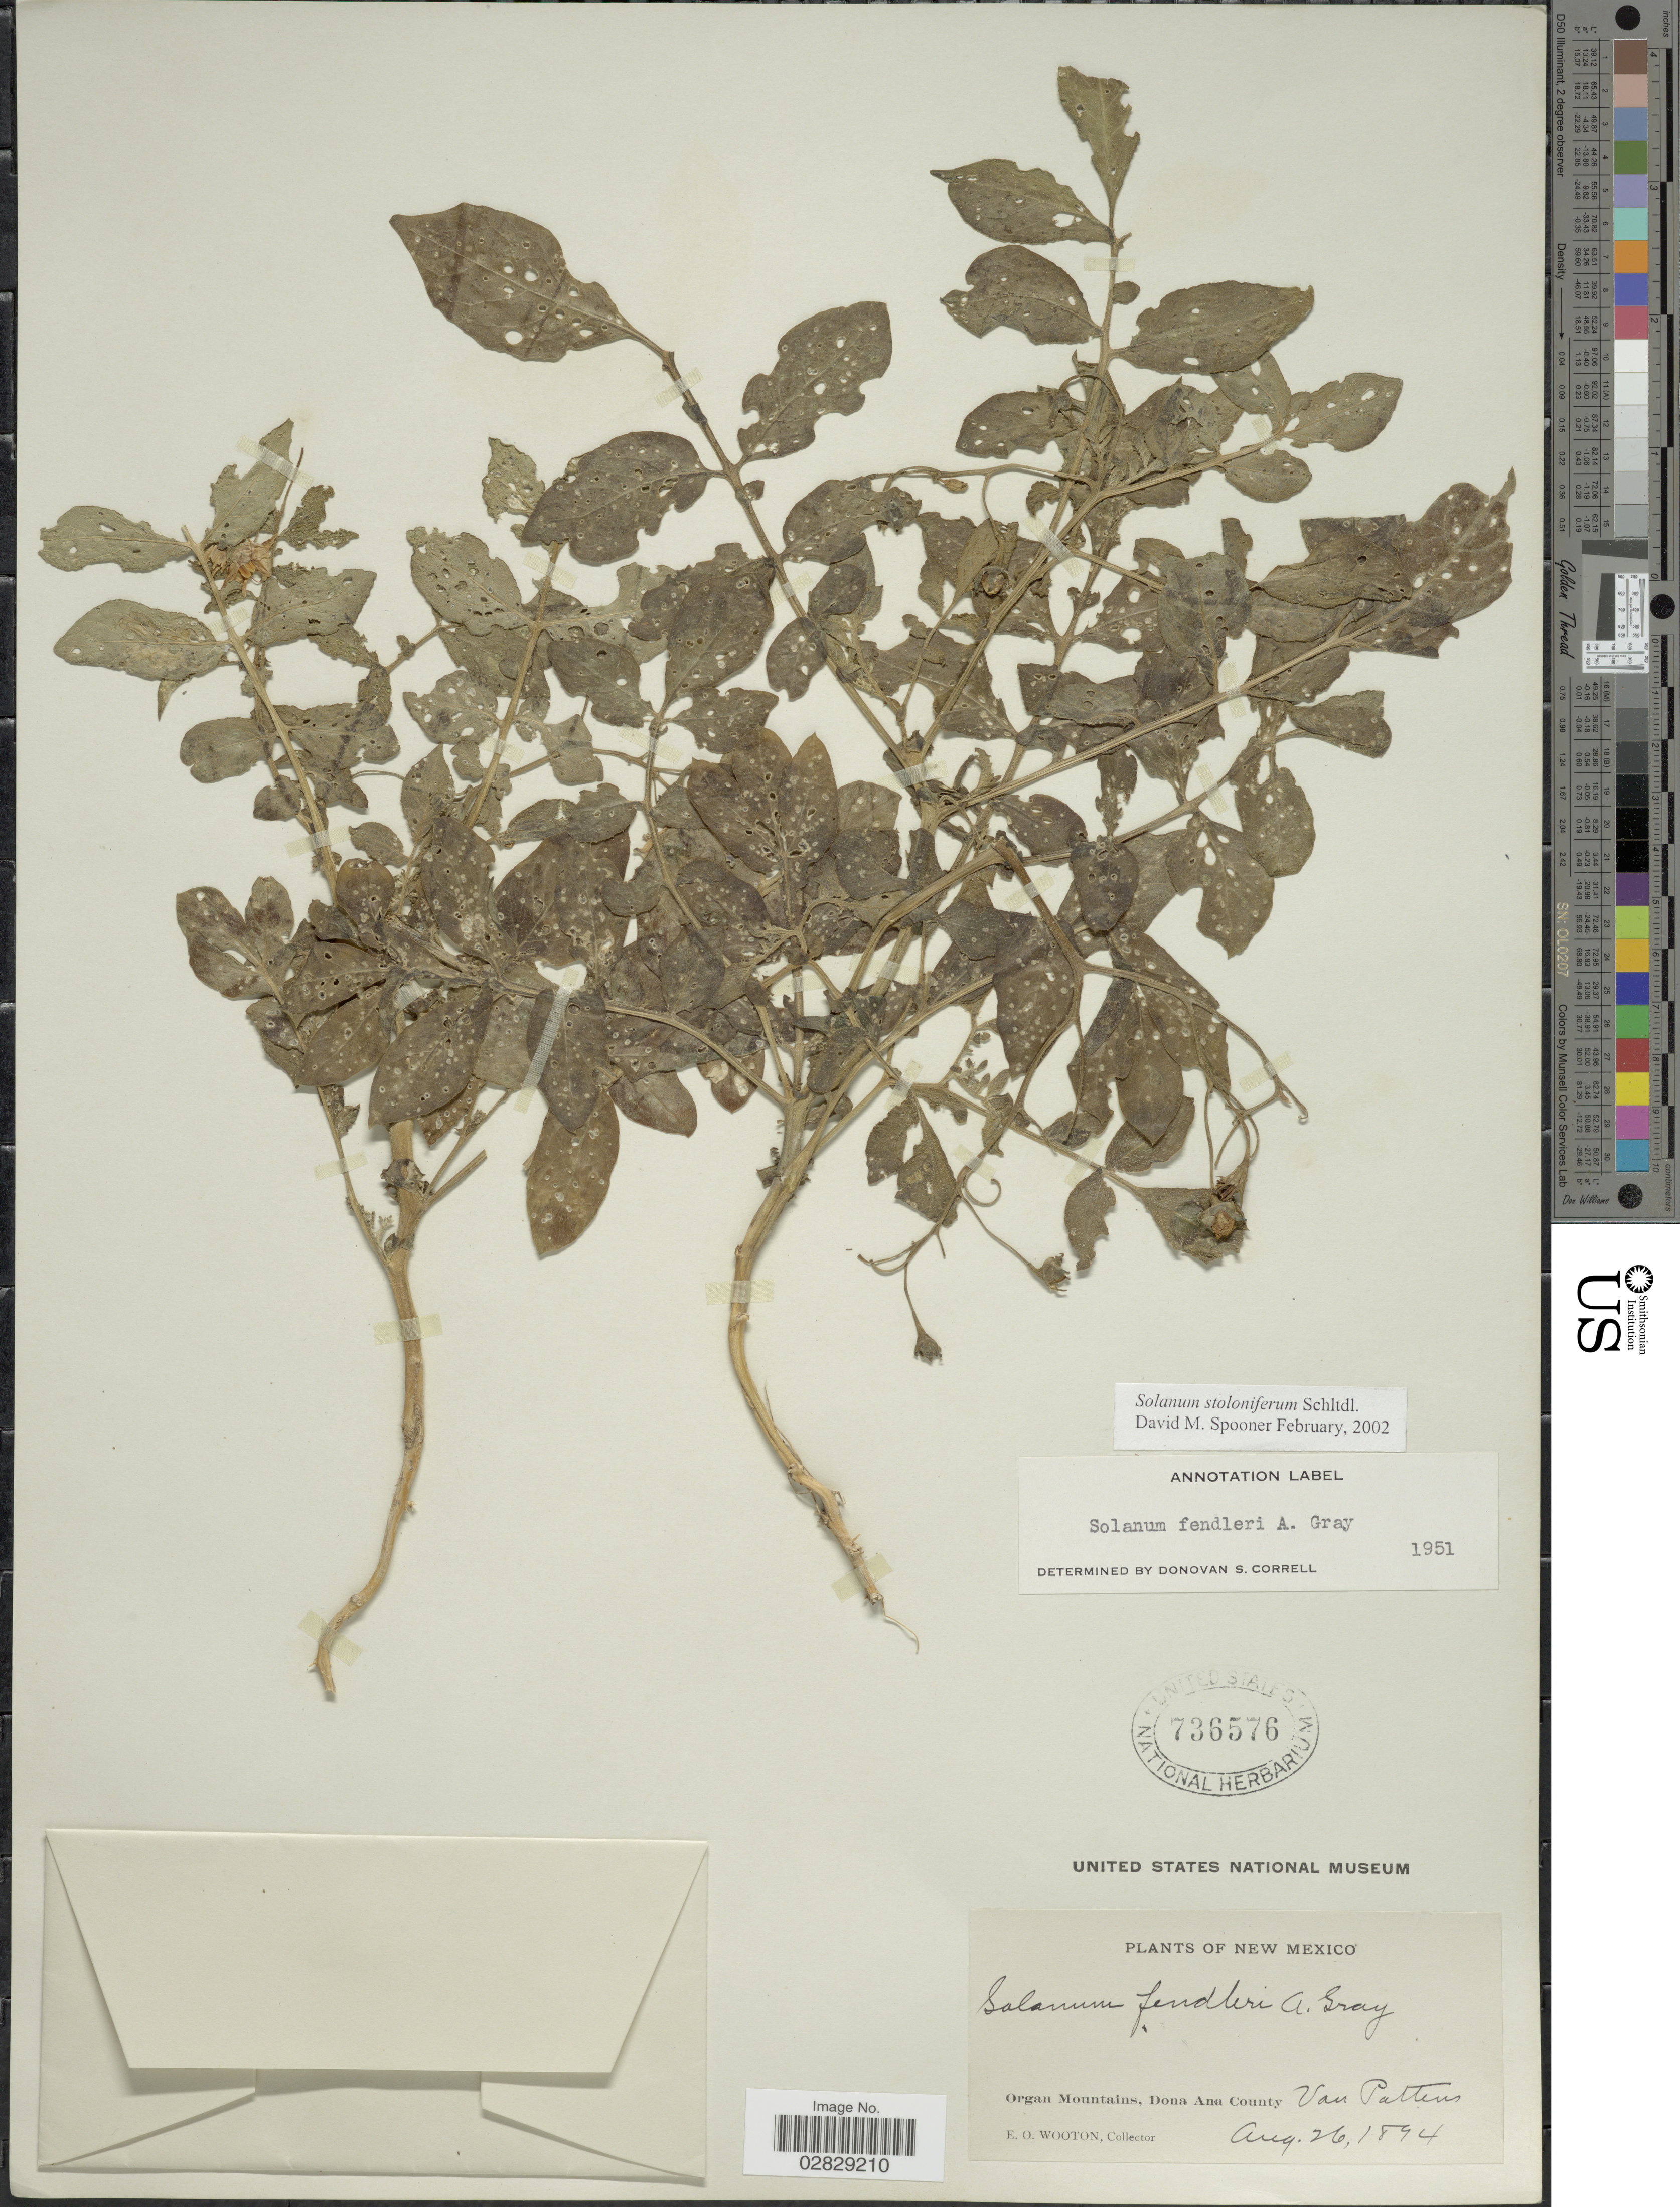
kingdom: Plantae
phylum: Tracheophyta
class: Magnoliopsida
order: Solanales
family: Solanaceae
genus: Solanum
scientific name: Solanum stoloniferum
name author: Schltdl.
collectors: E. O. Wooton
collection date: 1894-08-26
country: United States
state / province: New Mexico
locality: Organ Mountains, Dona Ana County. Van Pattens.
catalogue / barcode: US 736576